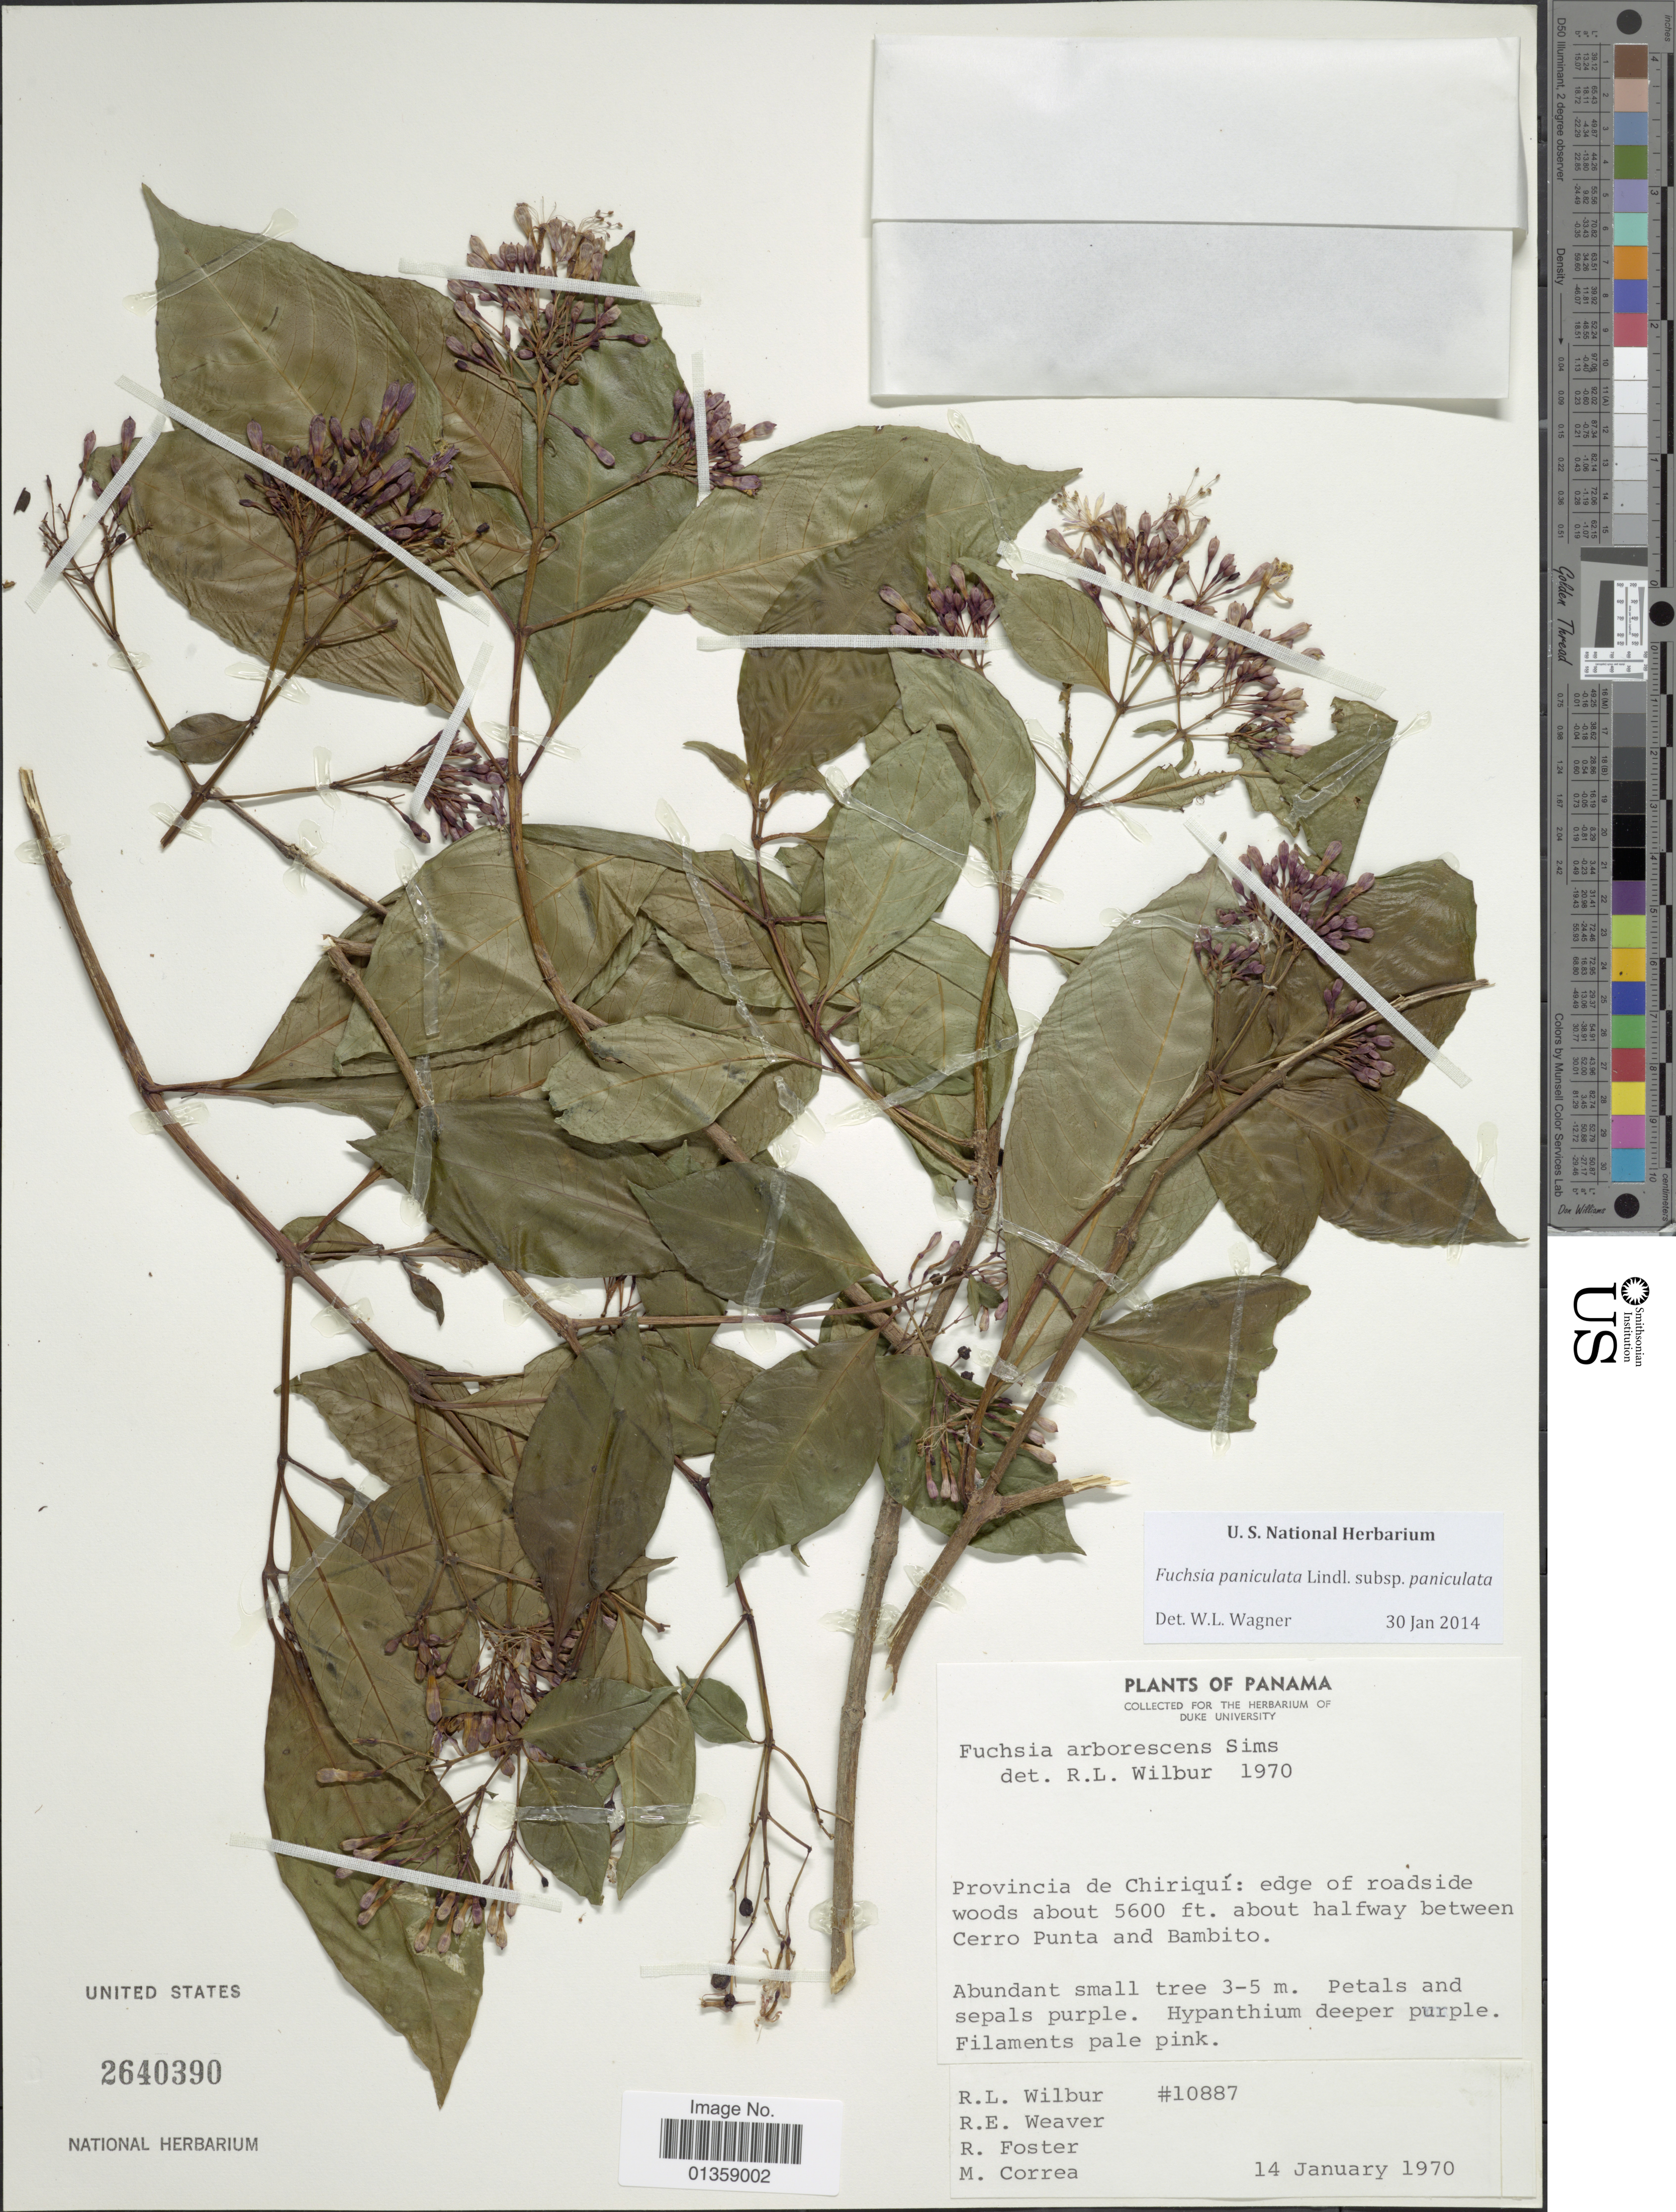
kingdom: Plantae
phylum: Tracheophyta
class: Magnoliopsida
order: Myrtales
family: Onagraceae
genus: Fuchsia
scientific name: Fuchsia paniculata subsp. paniculata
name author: Lindl.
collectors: R. L. Wilbur, R. E. Weaver, R. Foster & M. Correa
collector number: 10887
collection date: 1970-01-14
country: Panama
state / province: Chiriqui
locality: Edge of roadside woods about halfway between Cerro Punta and Bambito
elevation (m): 1707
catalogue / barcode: US 2640390